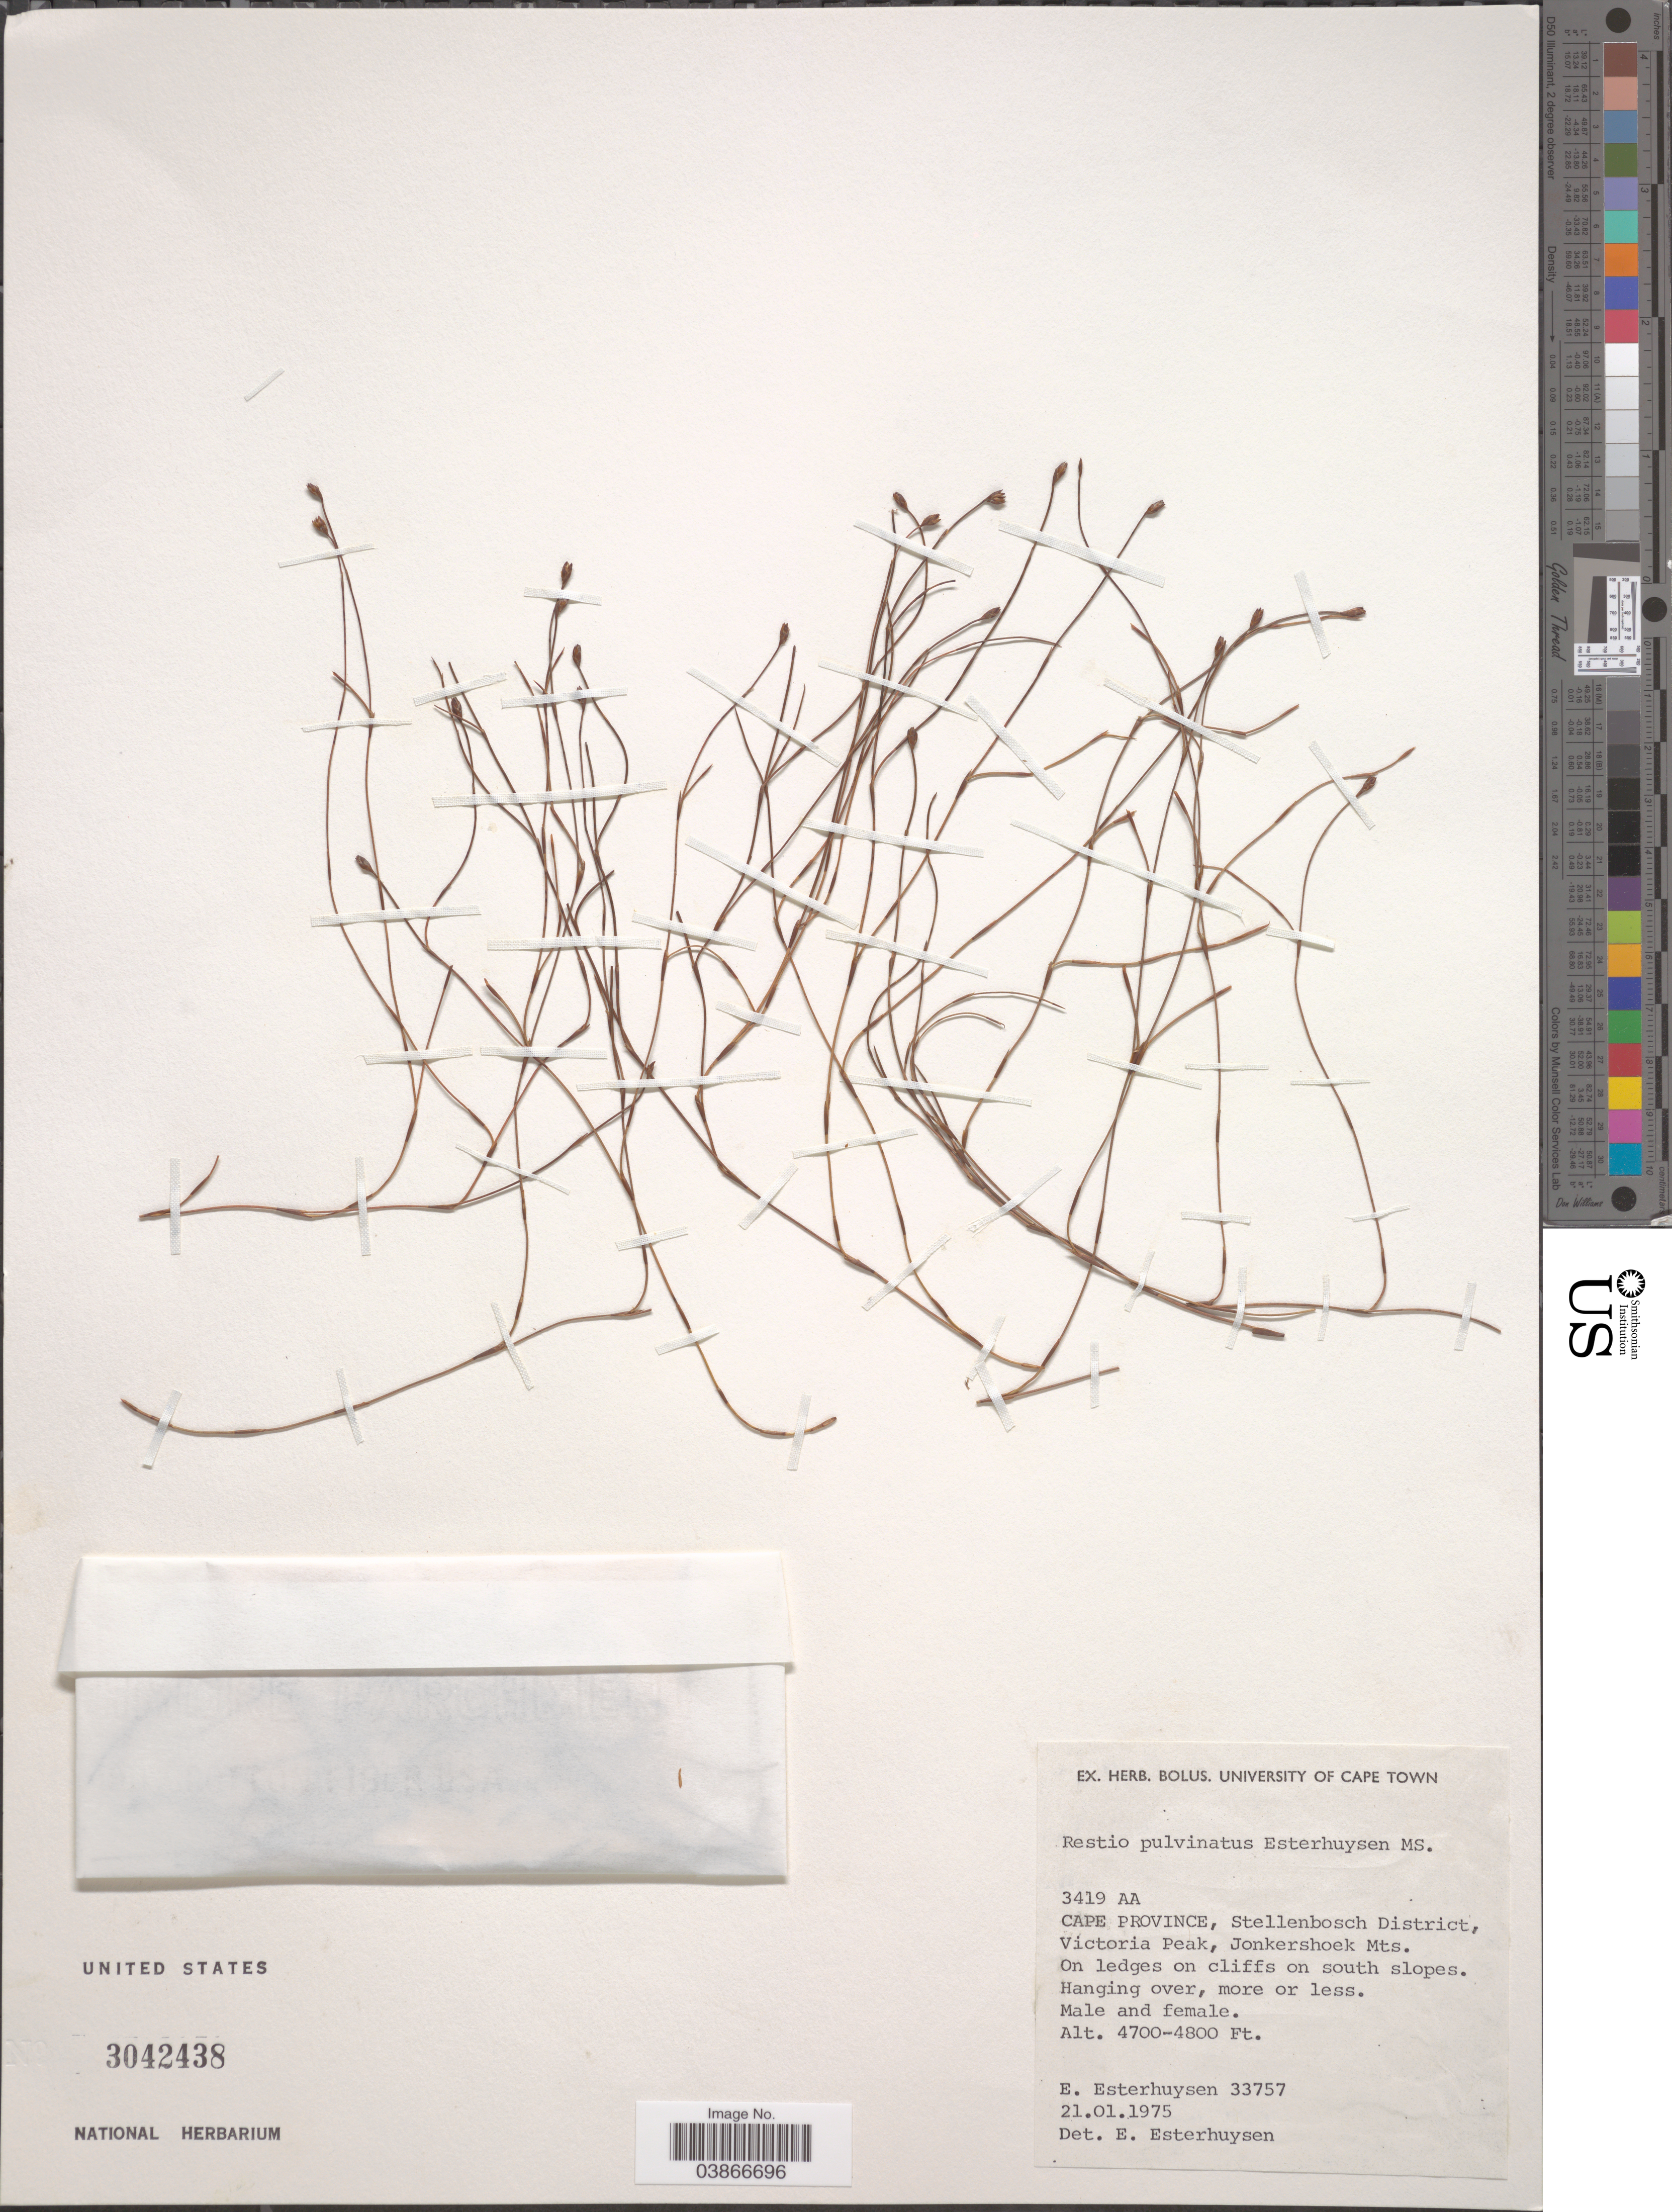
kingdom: Plantae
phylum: Tracheophyta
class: Liliopsida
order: Poales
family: Restionaceae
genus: Restio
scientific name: Restio pulvinatus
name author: Esterh.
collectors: E. E. Esterhuysen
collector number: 33757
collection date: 1975-01-21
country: South Africa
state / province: Western Cape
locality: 3419 AA. Stellenbosch District, Victoria Peak, Jonkershoek Mts. On ledges on cliffs on south slopes.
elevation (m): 1433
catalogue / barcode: US 3042438